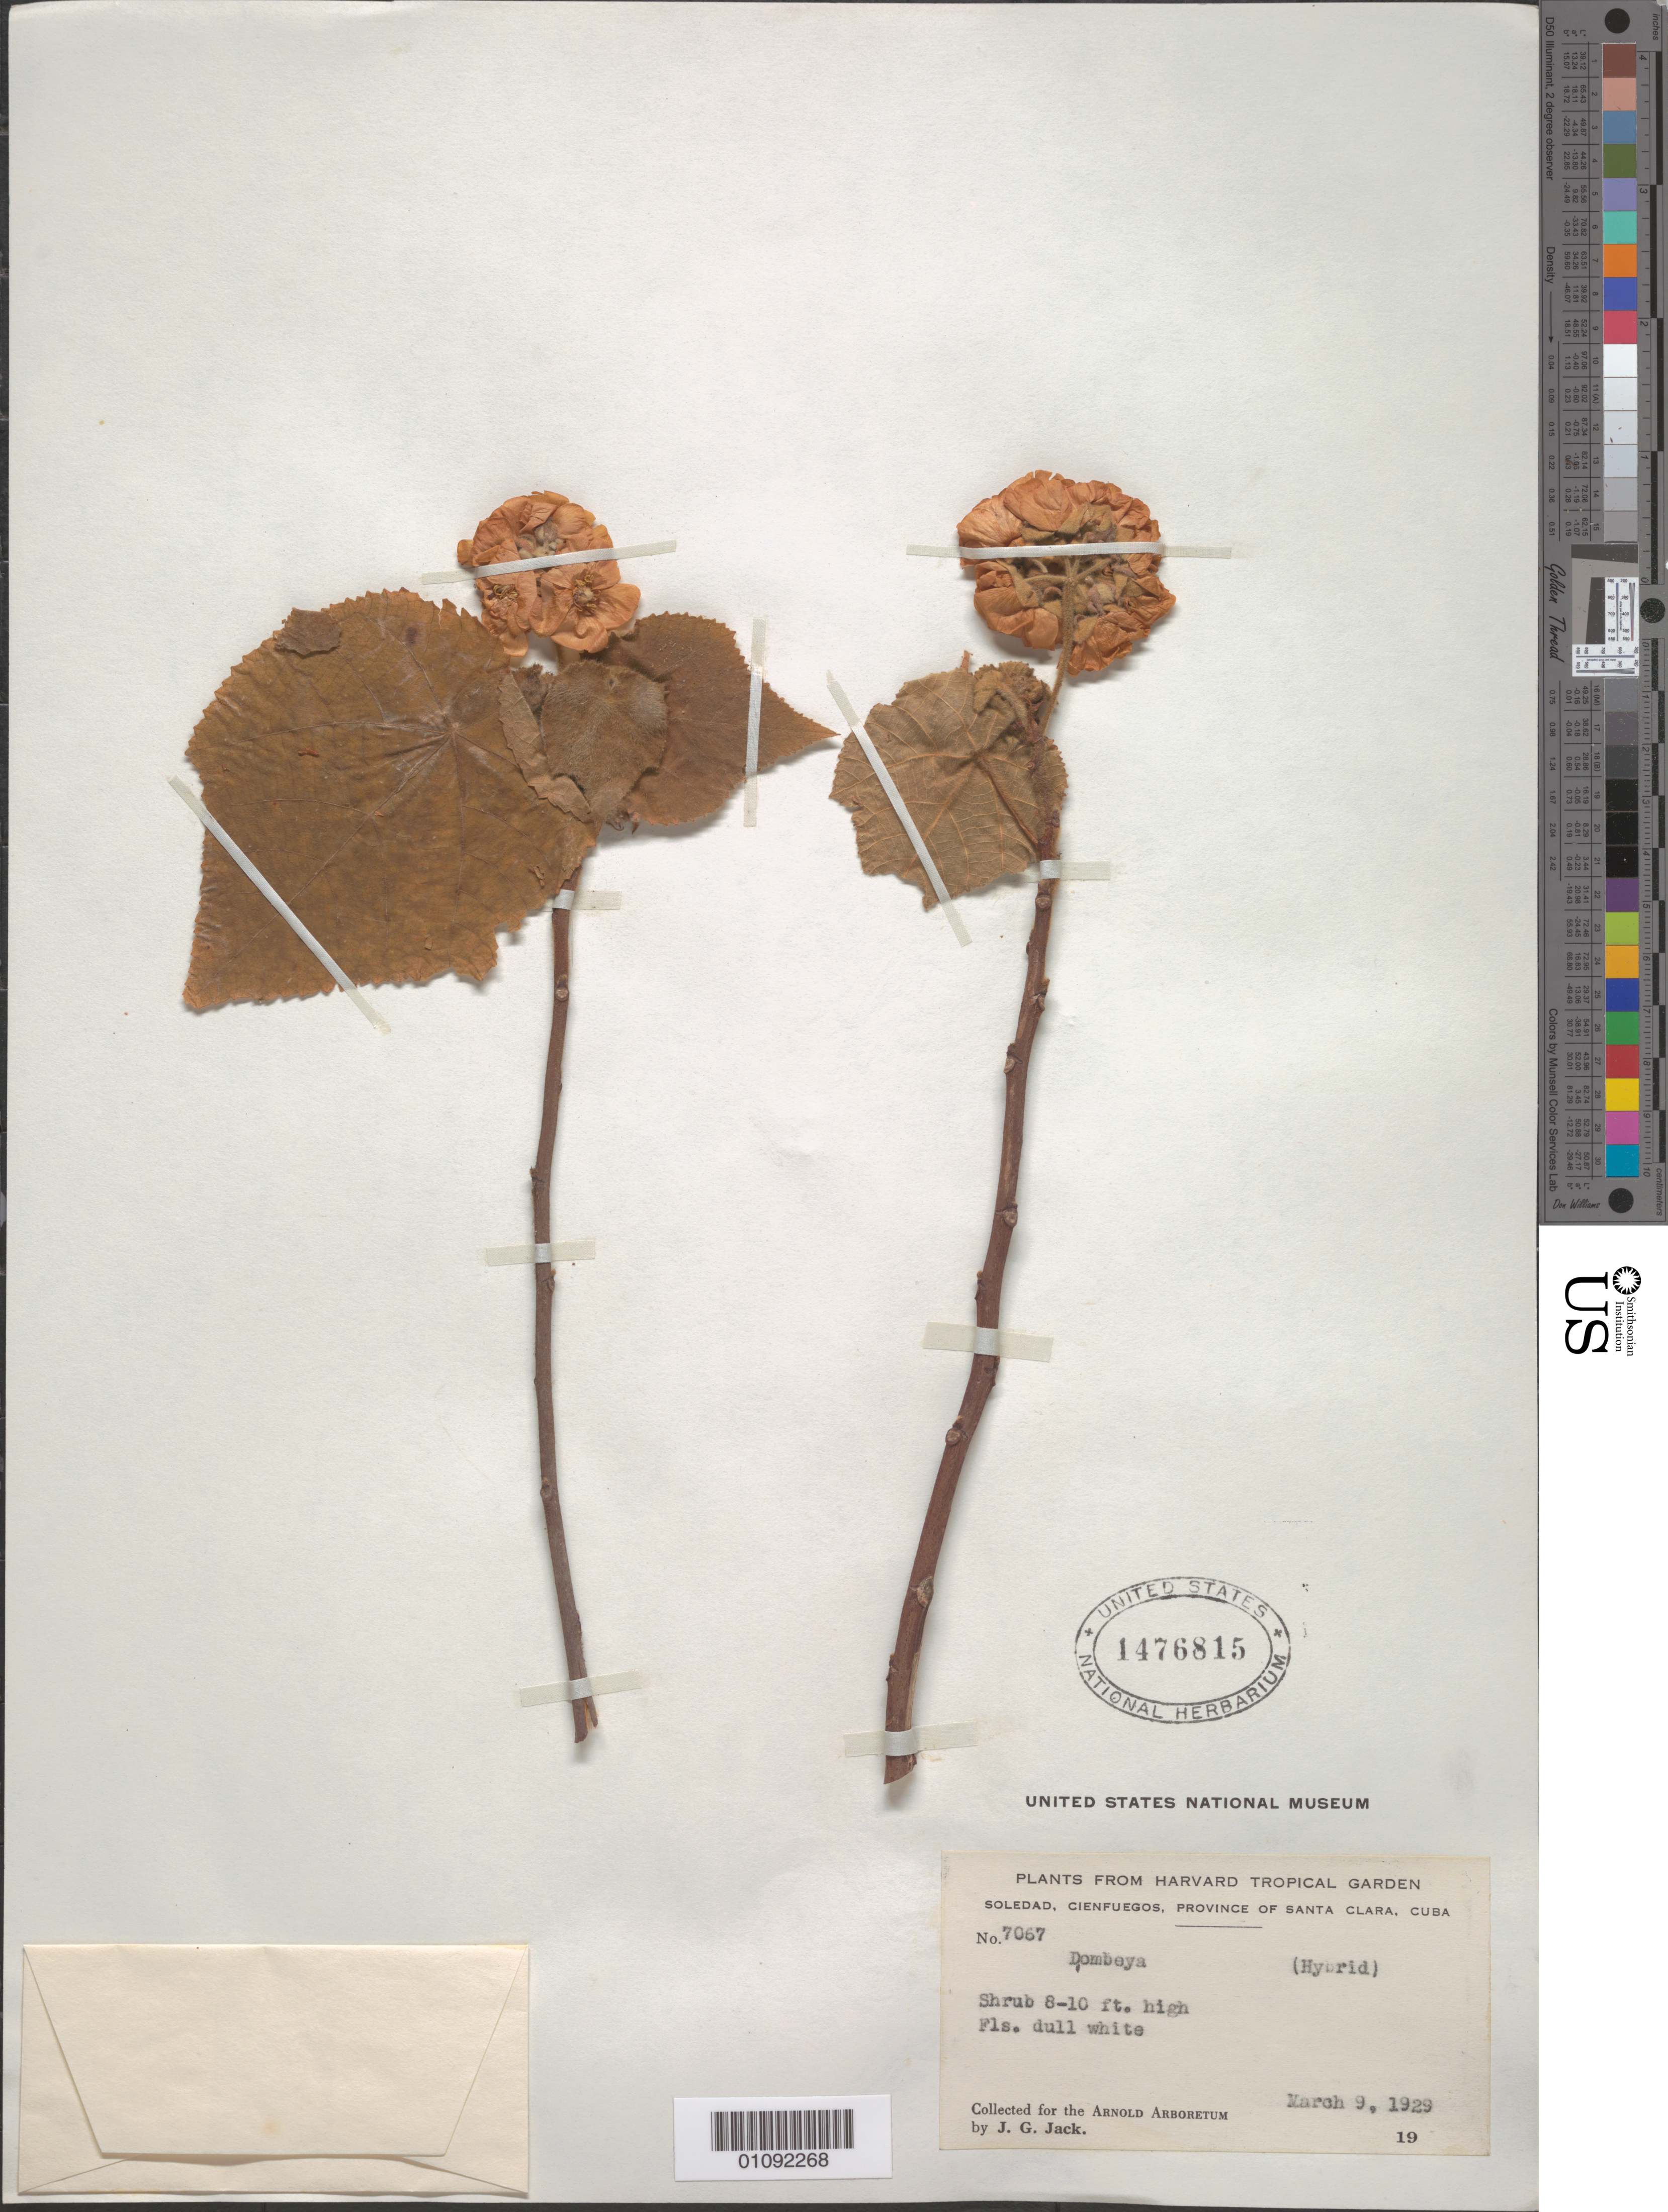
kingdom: Plantae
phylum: Tracheophyta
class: Magnoliopsida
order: Malvales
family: Malvaceae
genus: Dombeya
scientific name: Dombeya sp.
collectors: J. G. Jack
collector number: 7067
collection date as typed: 09 Mar 1929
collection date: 1929-03-09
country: Cuba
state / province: Cienfuegos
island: Cuba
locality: Plants from Harvard Tropical Garden, Soledad, Cienfuegos, Province of Santa Clara, Cuba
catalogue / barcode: US 1476815